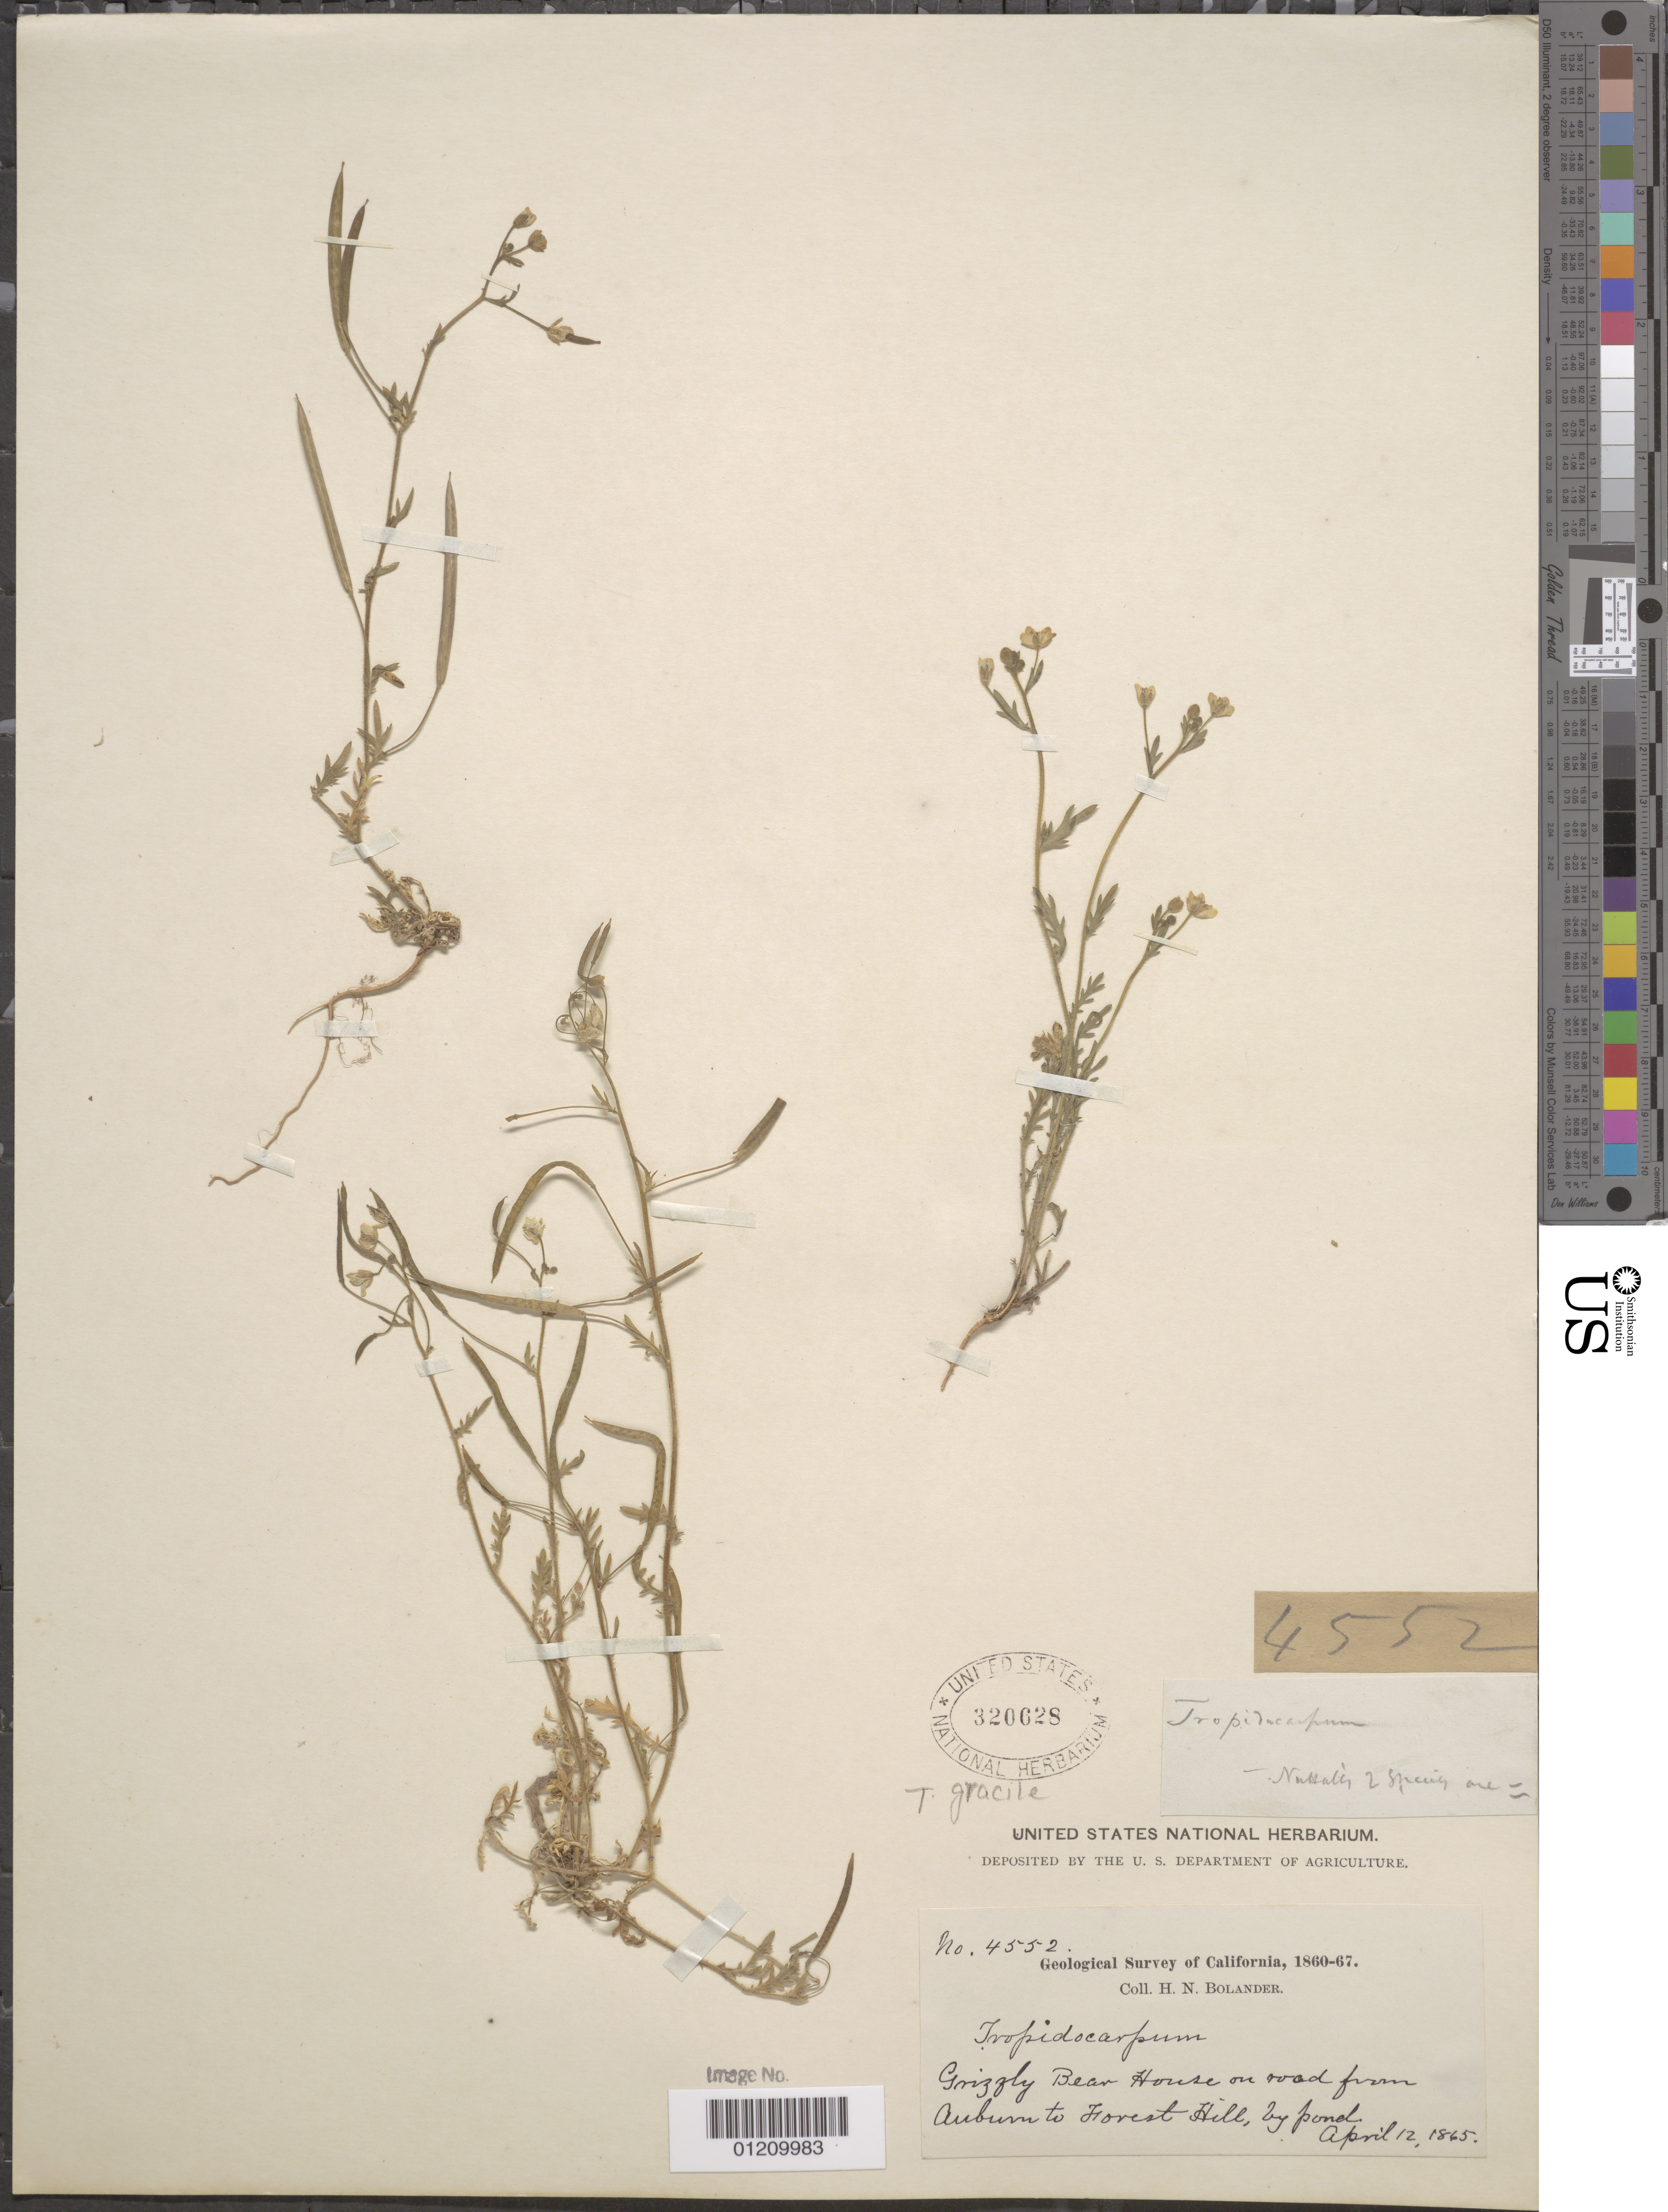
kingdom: Plantae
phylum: Tracheophyta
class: Magnoliopsida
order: Brassicales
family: Brassicaceae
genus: Tropidocarpum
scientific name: Tropidocarpum gracile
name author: Hook.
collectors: H. Bolander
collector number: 4552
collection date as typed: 12 Apr 1865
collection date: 1865-04-12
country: United States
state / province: California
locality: Grizzly Bear House, on road from Aubum to Forest Hill, by pond.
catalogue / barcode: US 320628